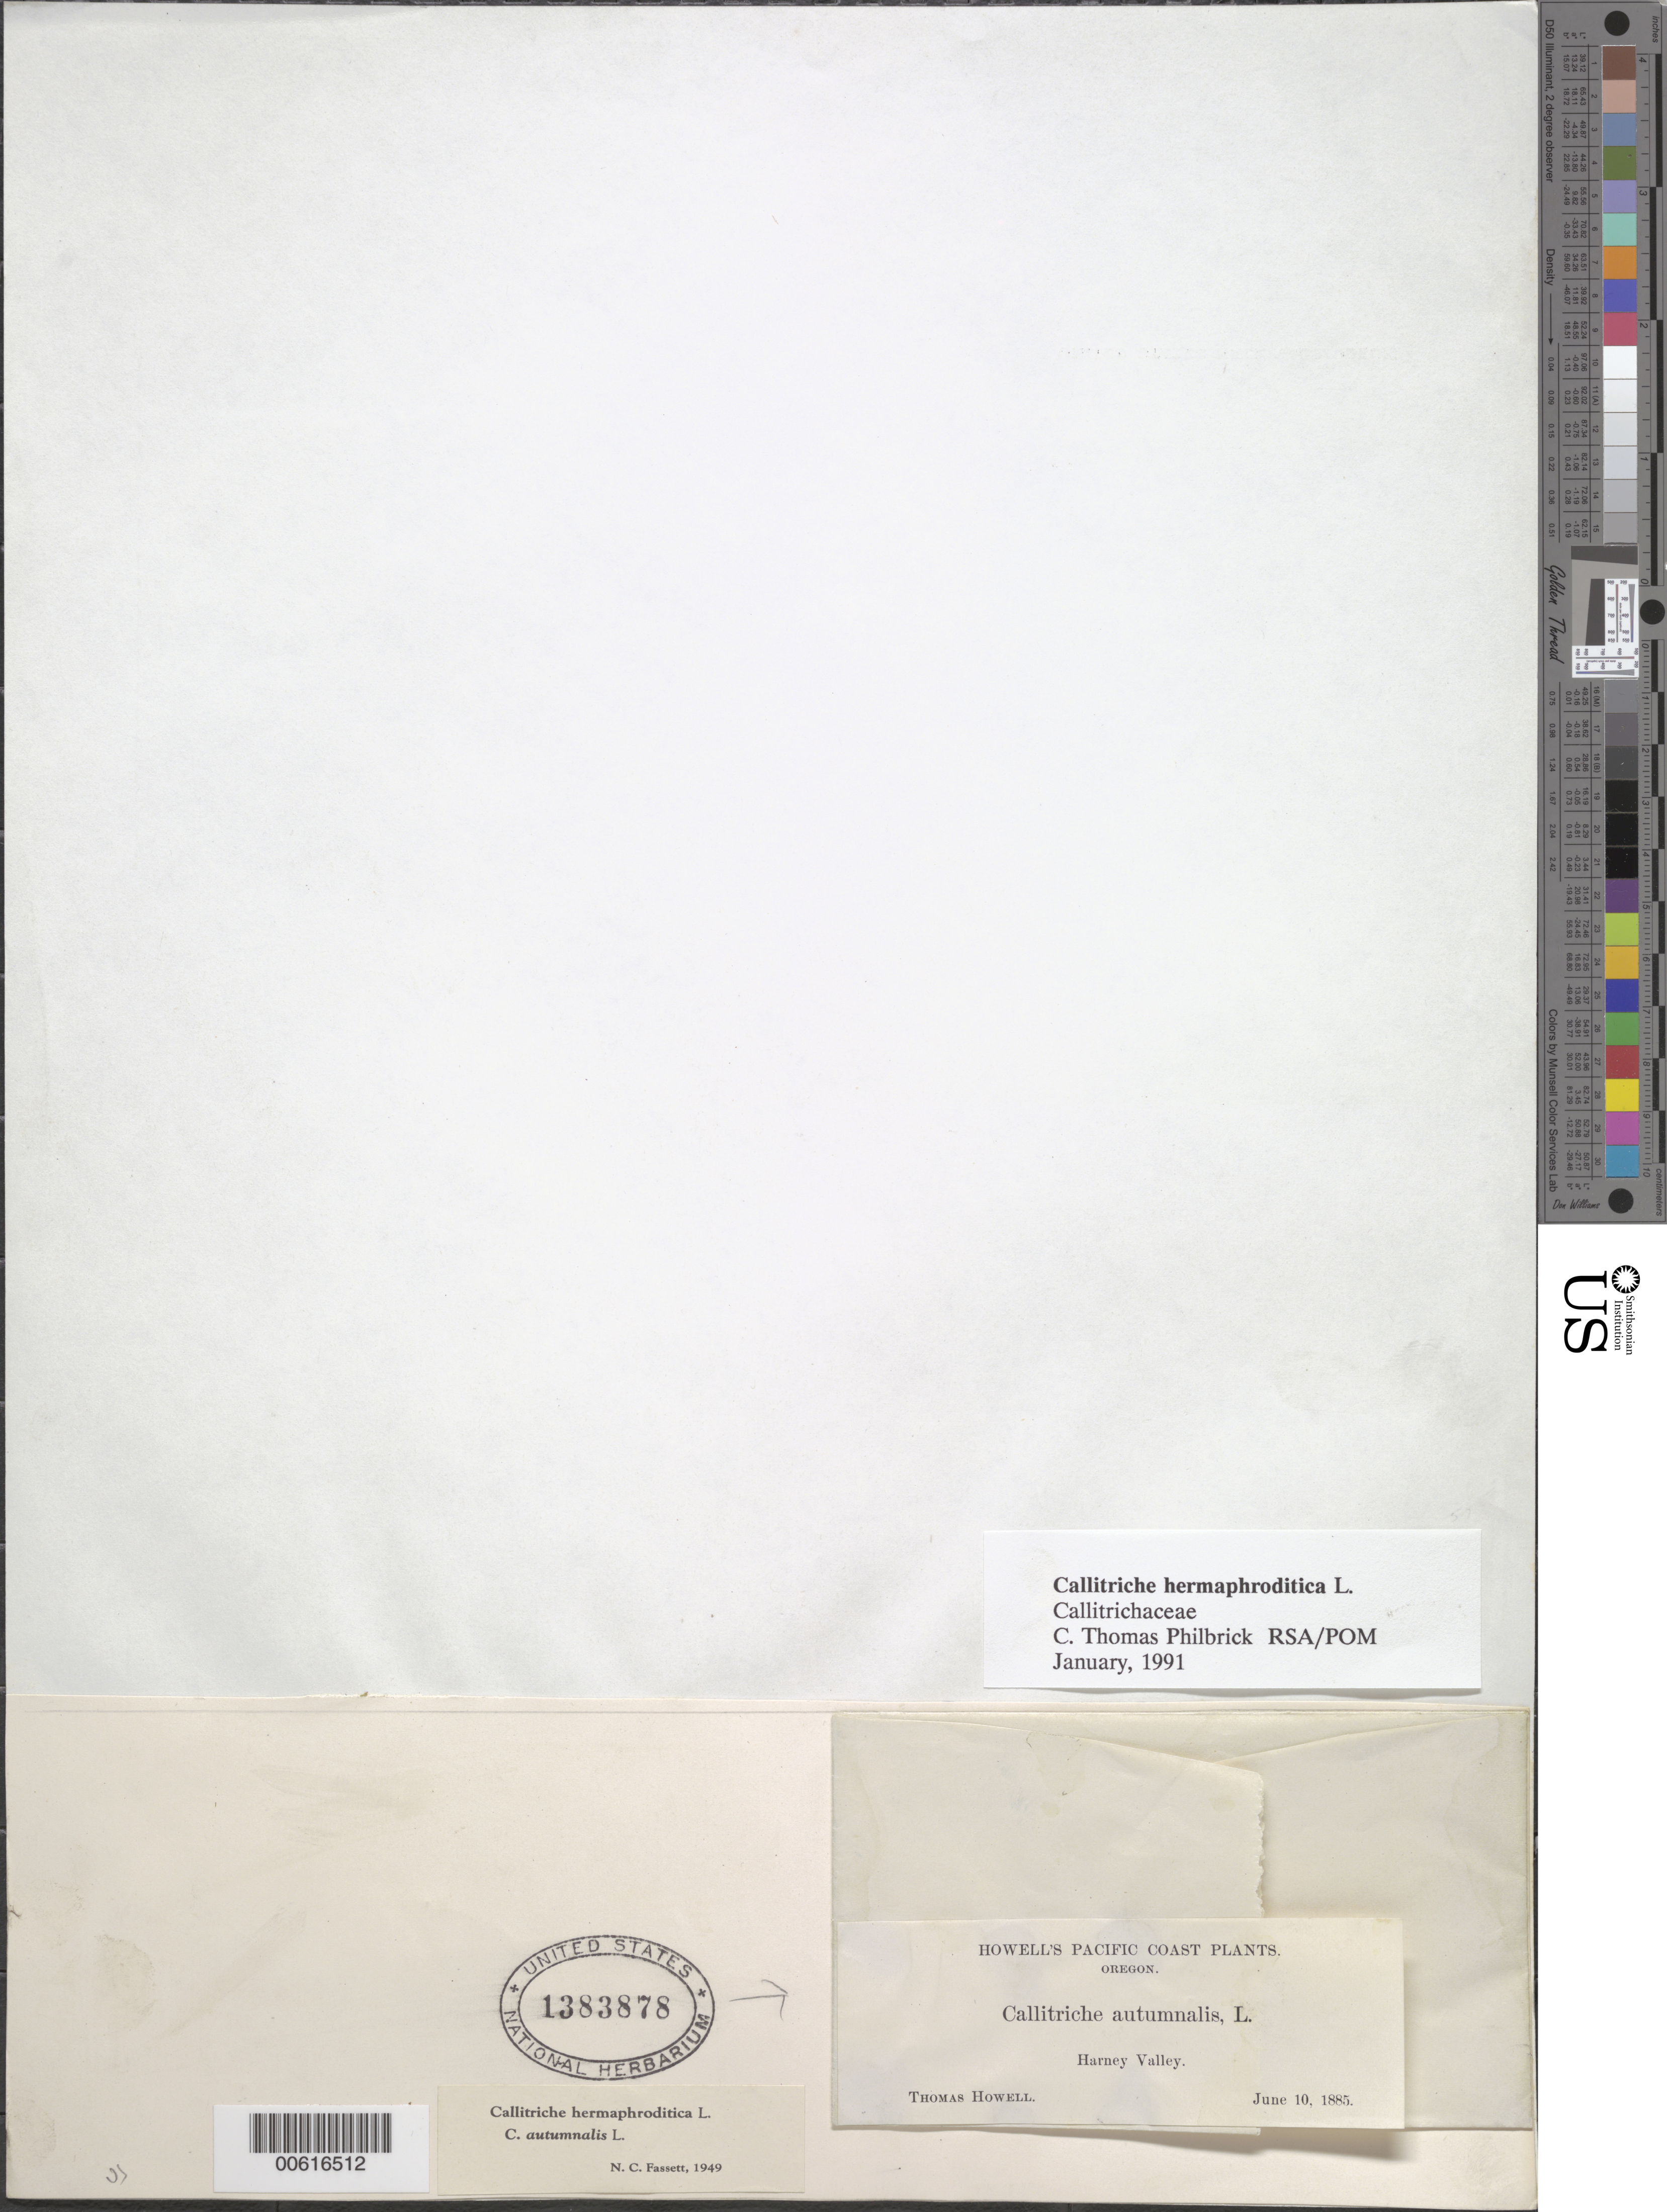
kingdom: Plantae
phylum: Tracheophyta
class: Magnoliopsida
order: Lamiales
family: Plantaginaceae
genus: Callitriche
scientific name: Callitriche hermaphroditica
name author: L.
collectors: T. Howell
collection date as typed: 10 Jun 1885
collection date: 1885-06-10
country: United States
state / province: Oregon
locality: Harney Valley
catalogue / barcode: US 1383878